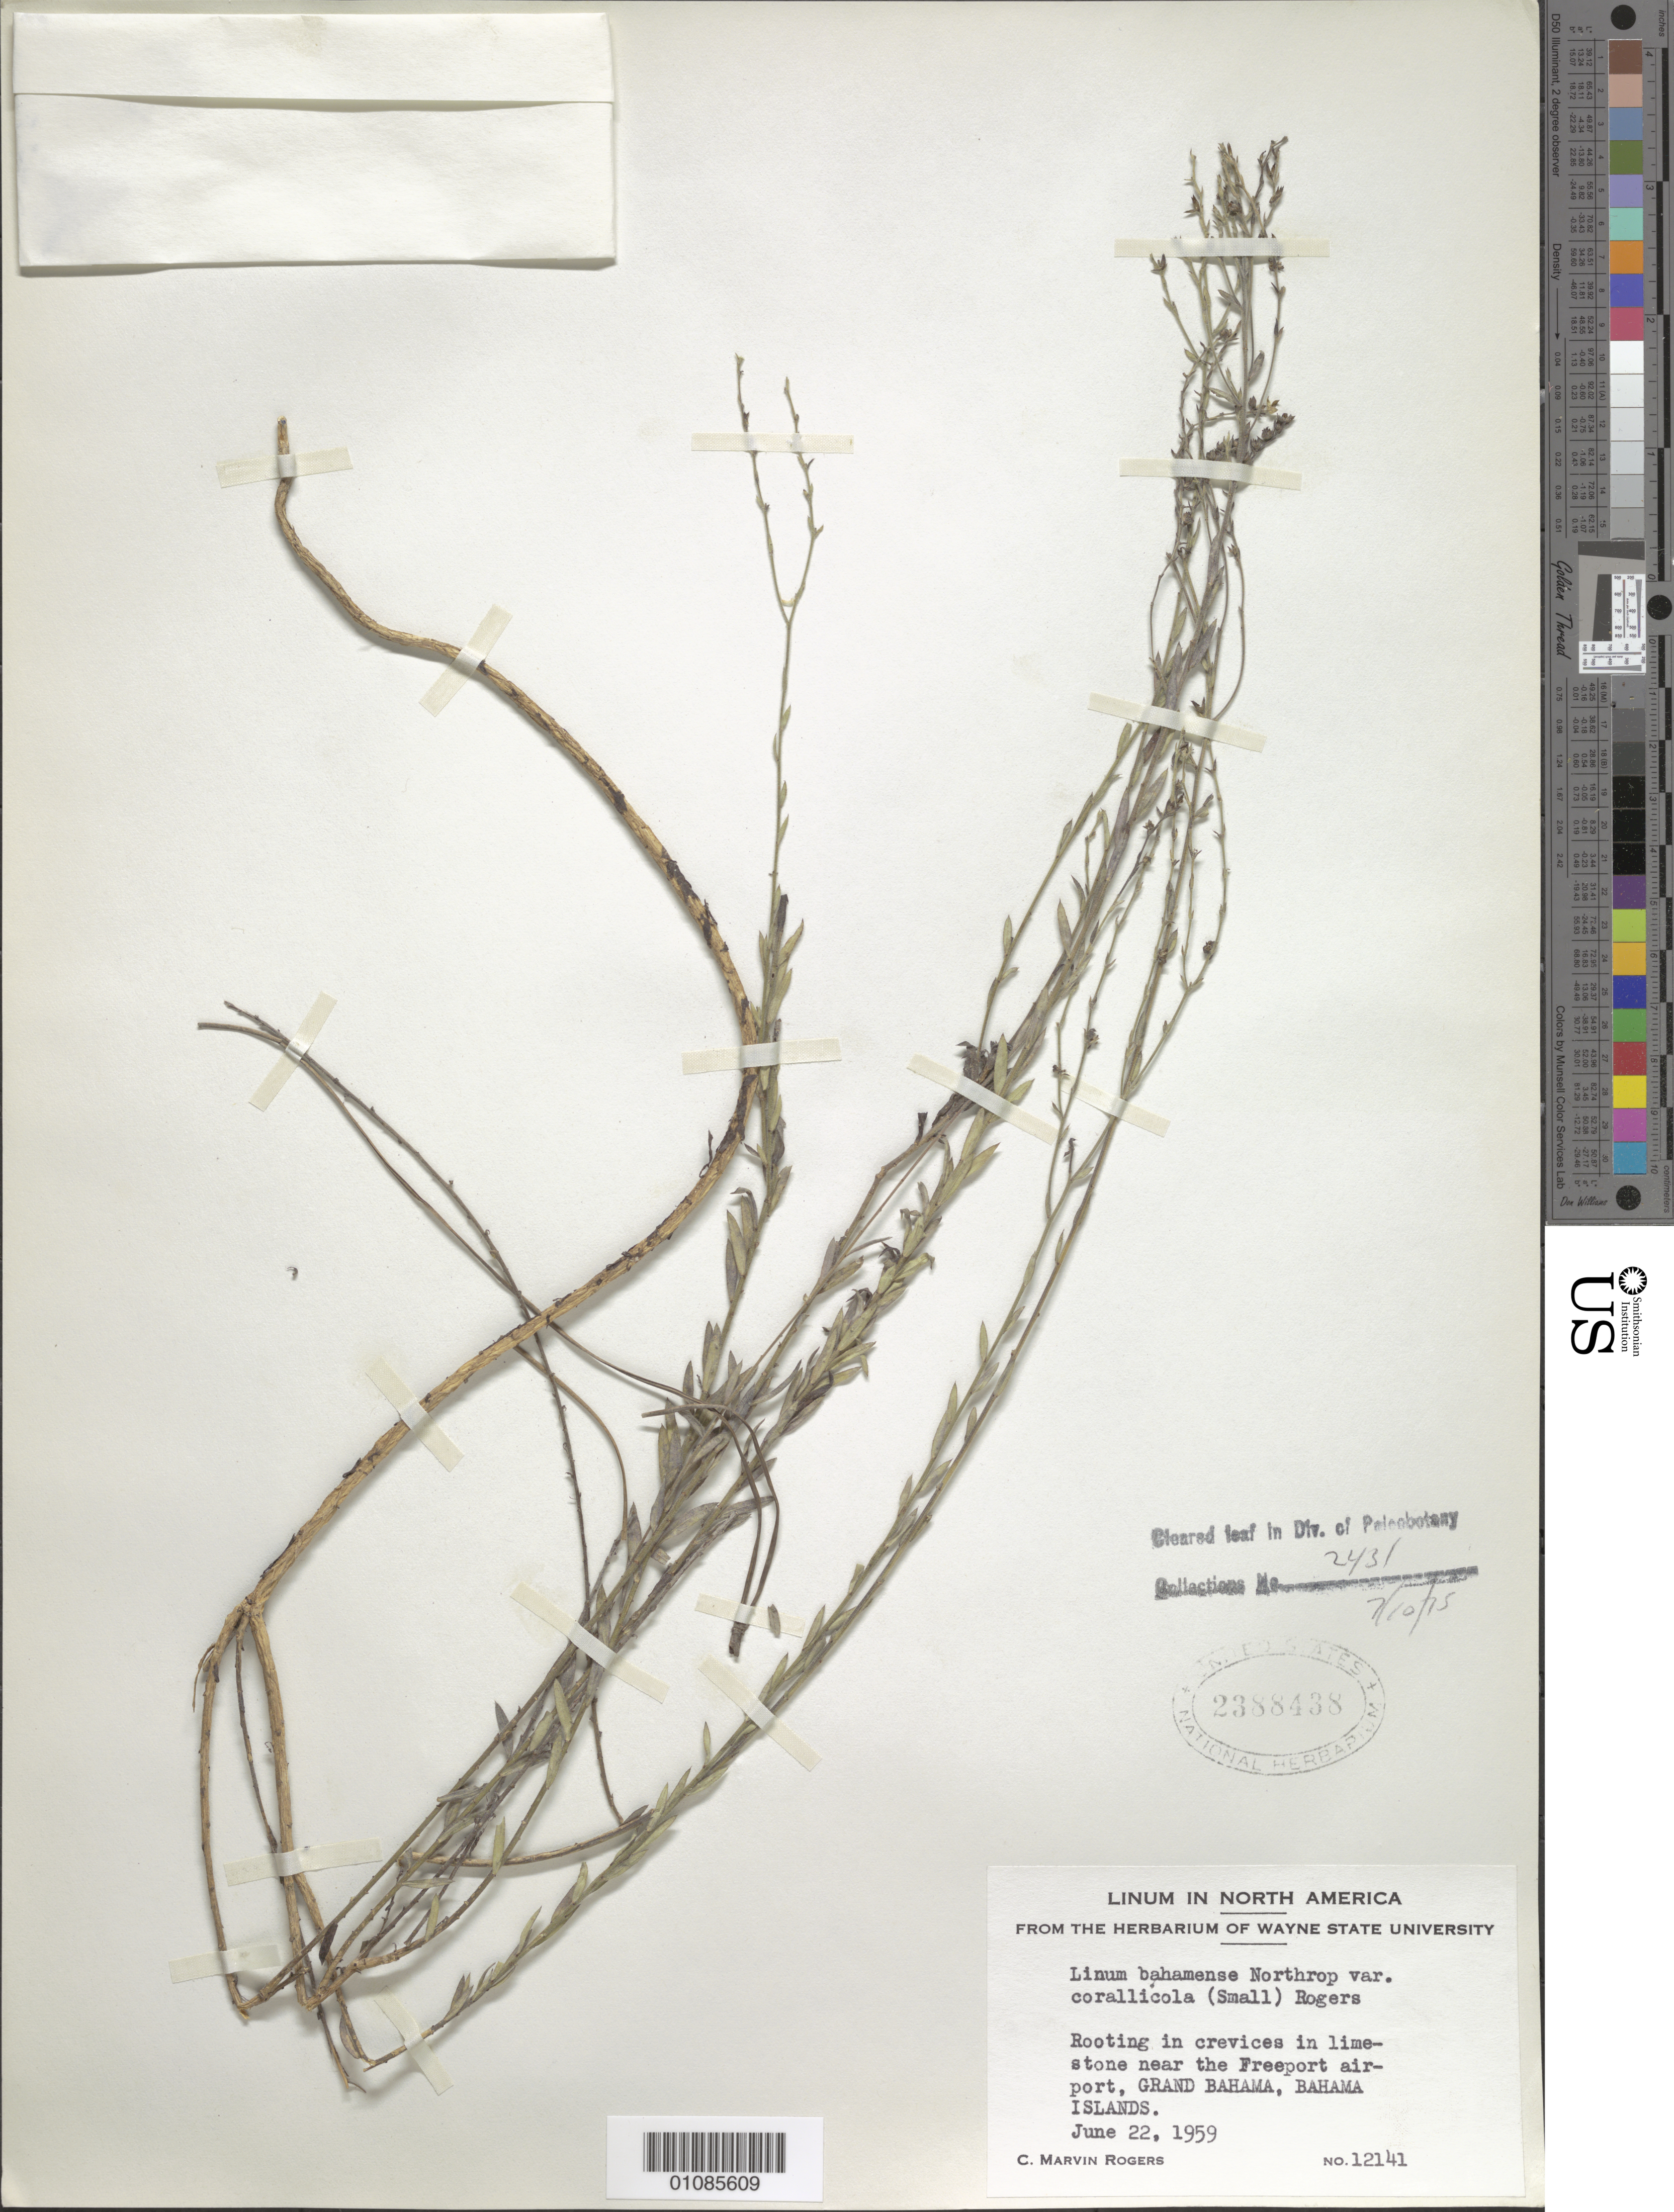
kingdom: Plantae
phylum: Tracheophyta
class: Magnoliopsida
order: Malpighiales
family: Linaceae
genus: Linum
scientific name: Linum bahamense var. corallicola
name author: (Small) C.M. Rogers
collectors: C. M. Rogers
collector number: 12141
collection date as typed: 22 Jun 1959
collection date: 1959-06-22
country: Bahamas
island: Grand Bahama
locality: Rooting in crevices in limestone near the Freeport airport, GRAND BAHAMA, BAHAMA ISLANDS.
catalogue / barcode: US 2388438